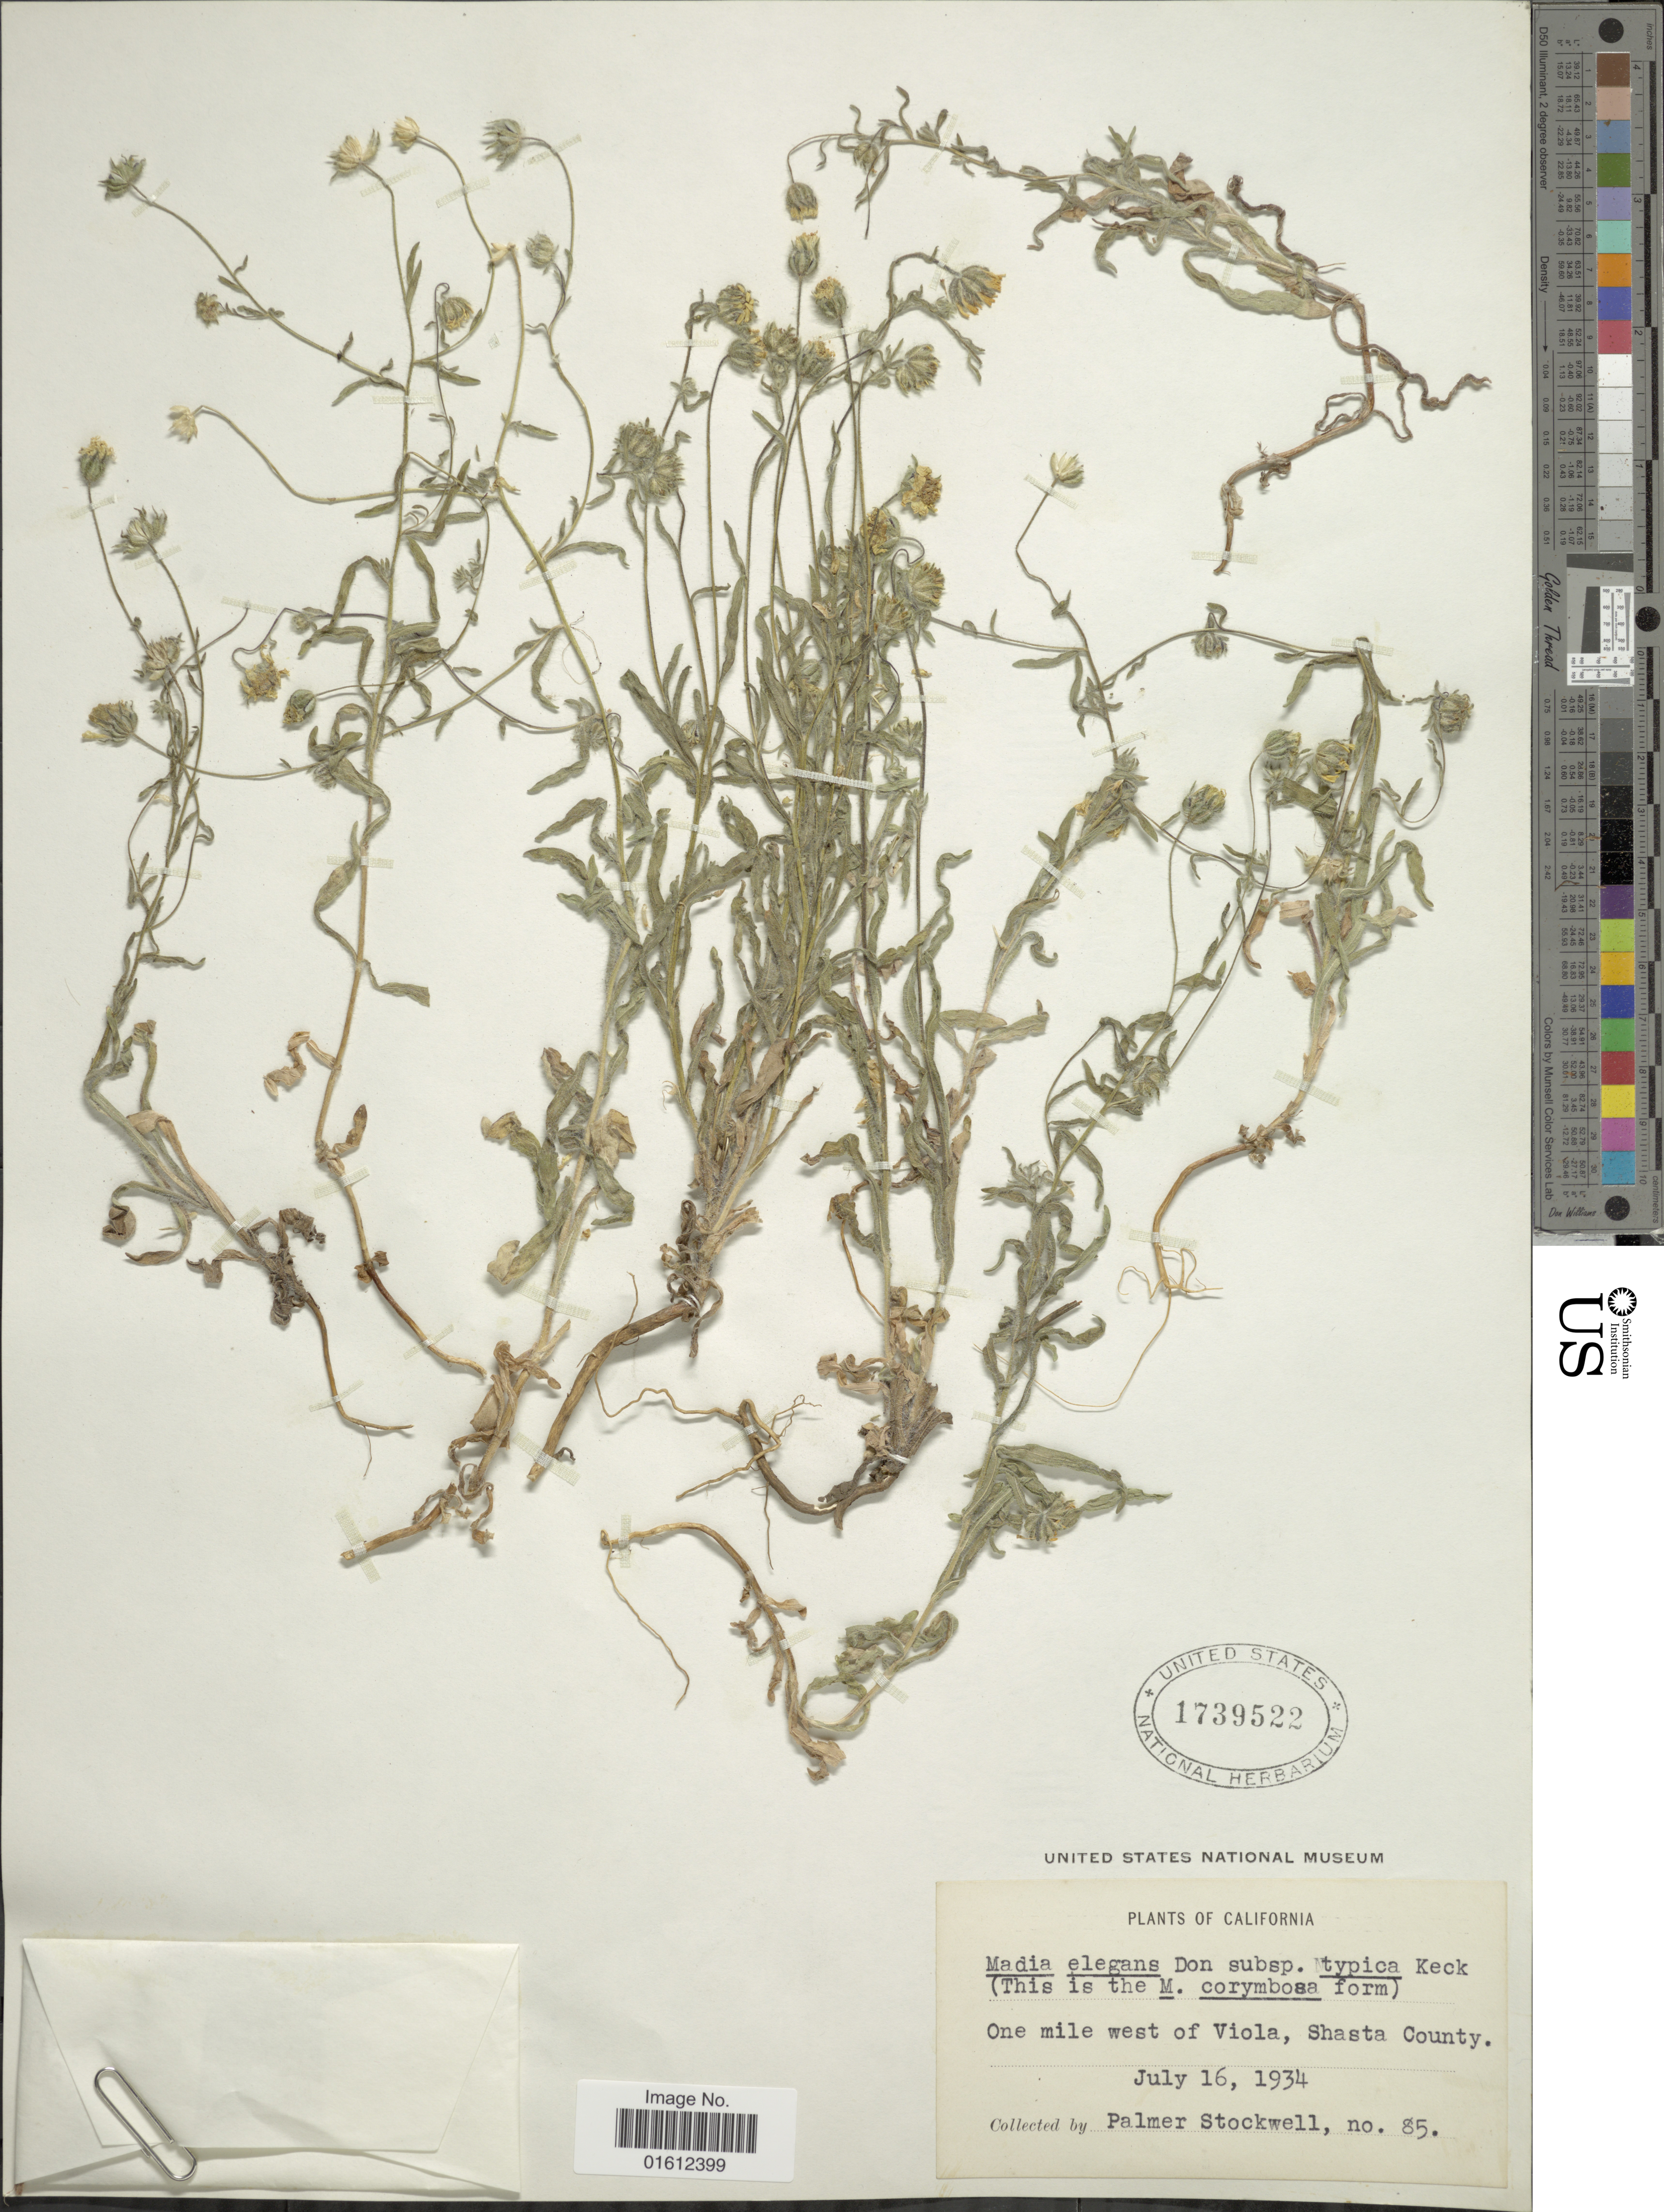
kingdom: Plantae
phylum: Tracheophyta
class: Magnoliopsida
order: Asterales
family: Asteraceae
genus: Madia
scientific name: Madia elegans subsp. elegans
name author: D. Don ex Lindl.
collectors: P. Stockwell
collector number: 85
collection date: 1934-07-16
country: United States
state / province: California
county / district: Shasta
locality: One mile west of Viola, Shasta County.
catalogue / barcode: US 1739522